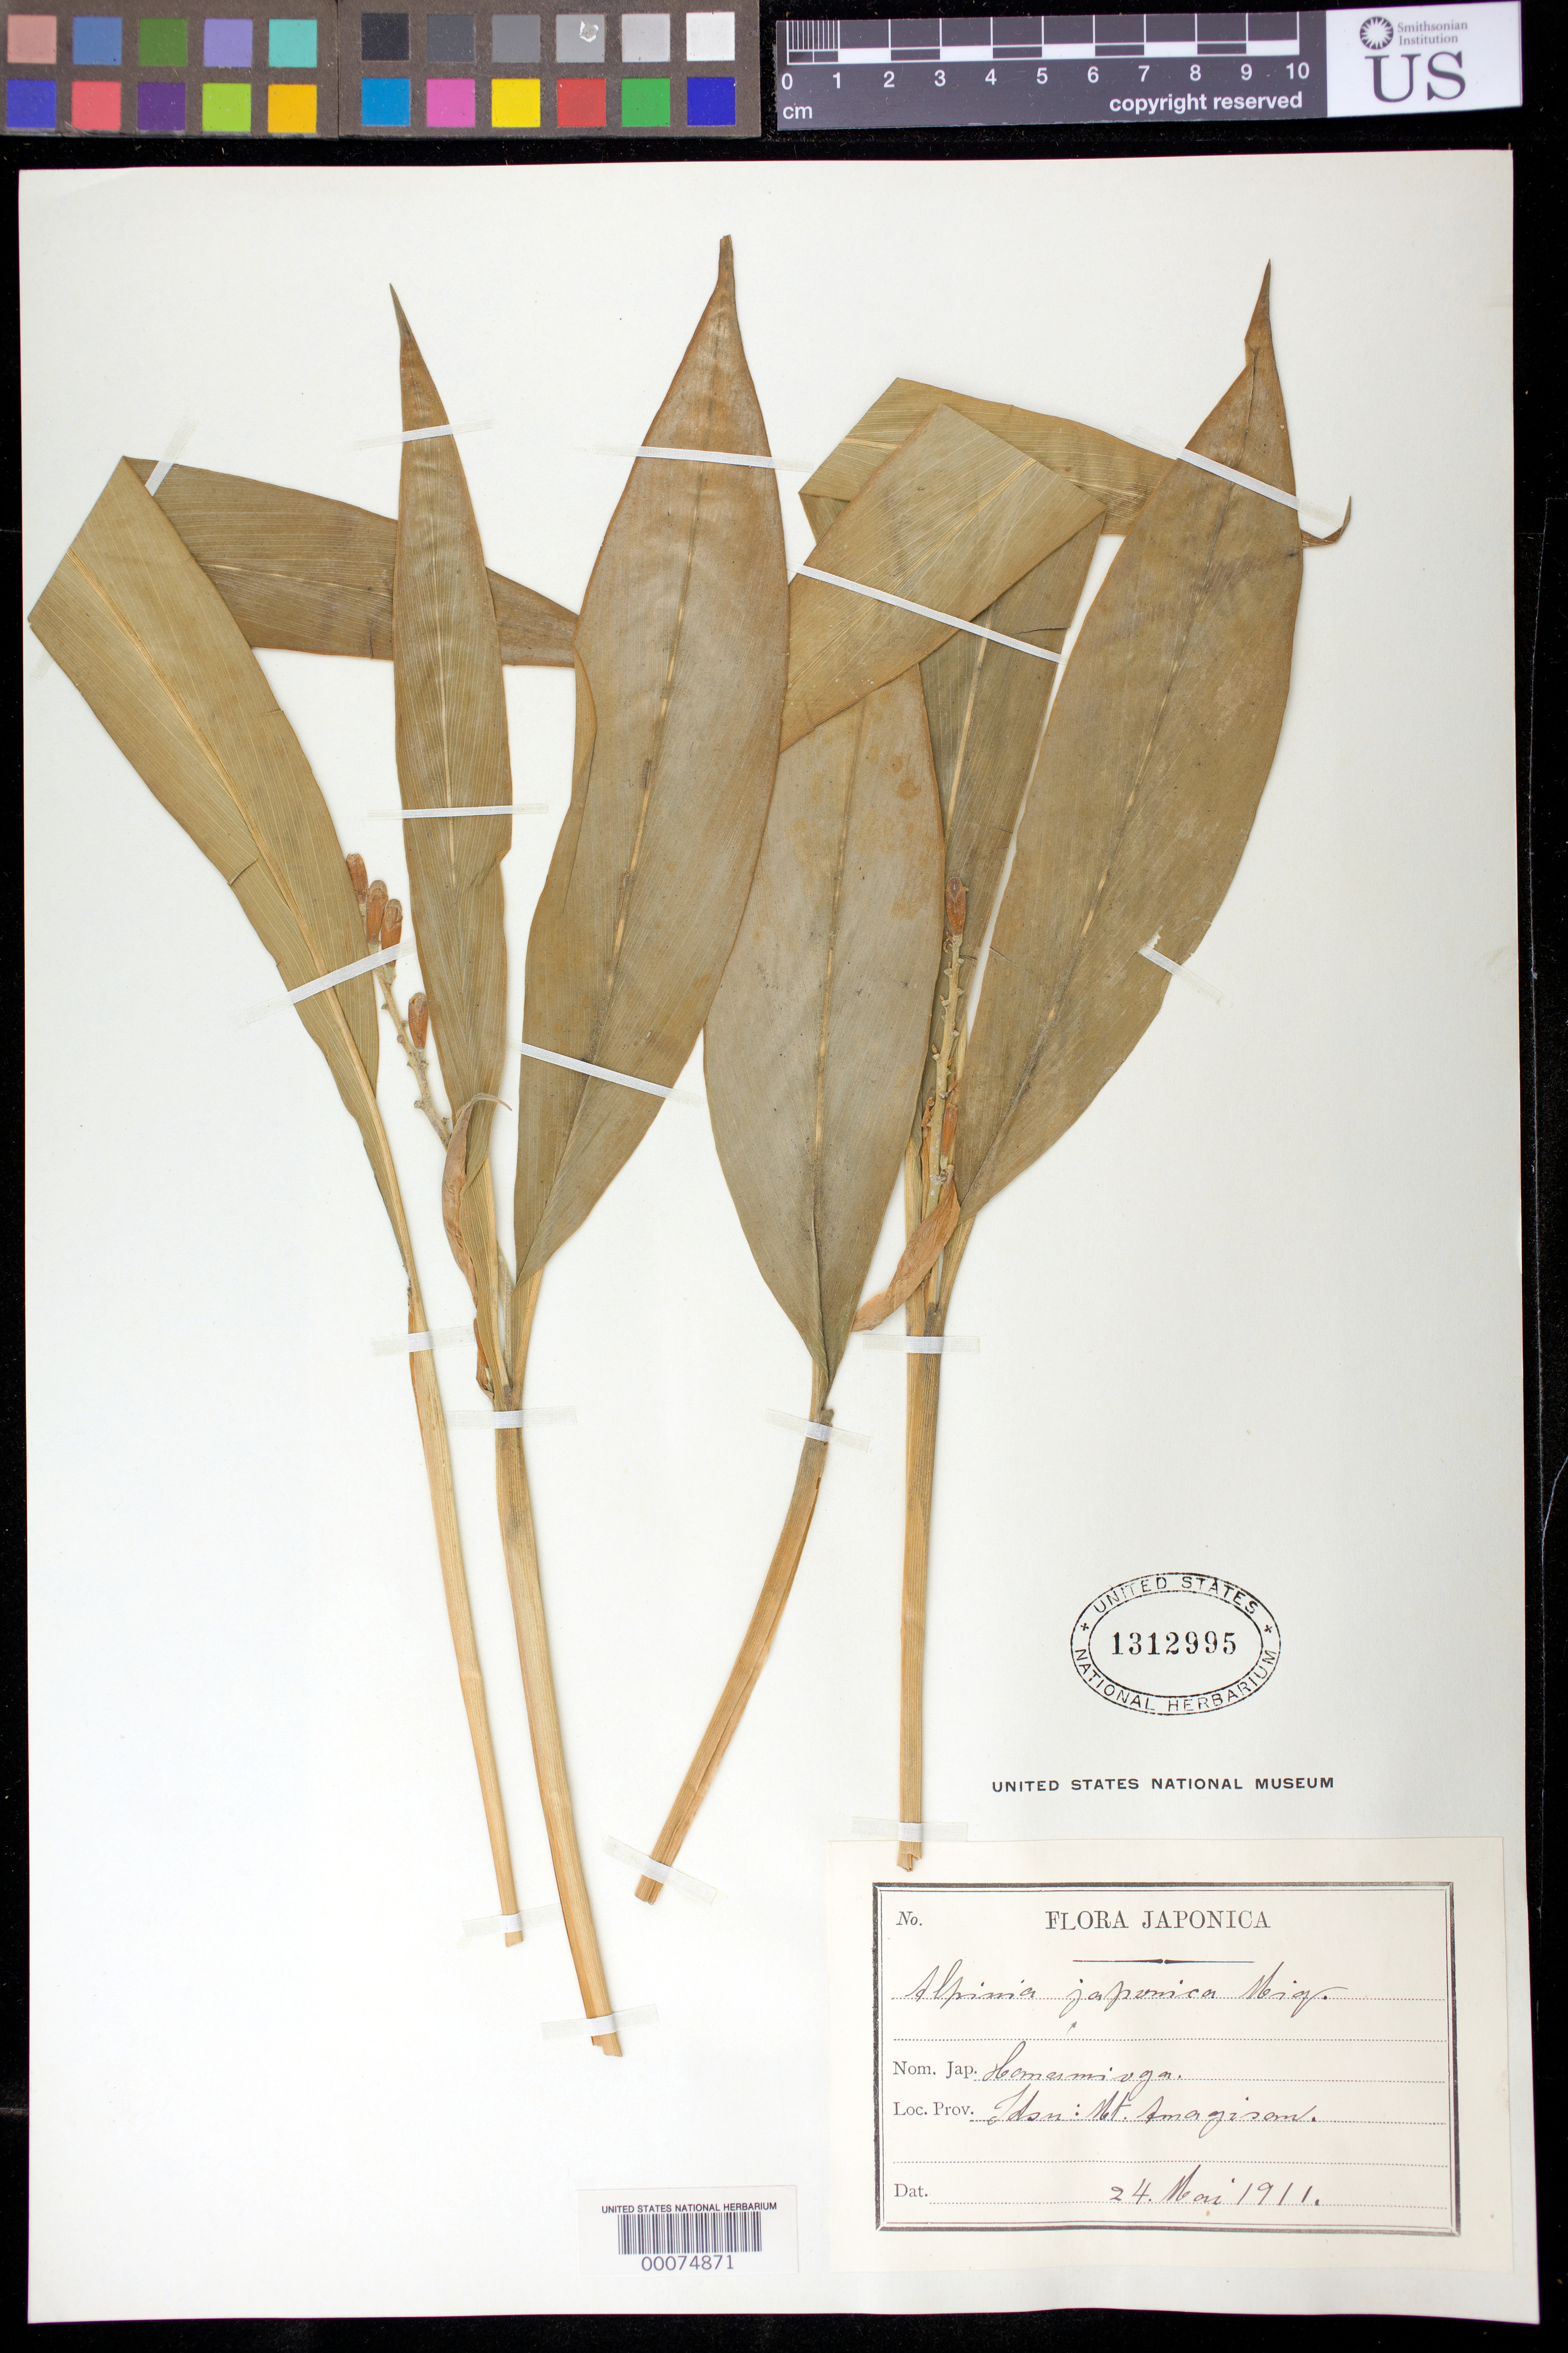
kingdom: Plantae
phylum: Tracheophyta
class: Liliopsida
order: Zingiberales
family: Zingiberaceae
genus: Alpinia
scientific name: Alpinia japonica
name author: (Thunb.) Miq.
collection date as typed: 24 May 1911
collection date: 1911-05-24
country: Japan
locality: Idsn: mt. amagisan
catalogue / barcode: US 1312995